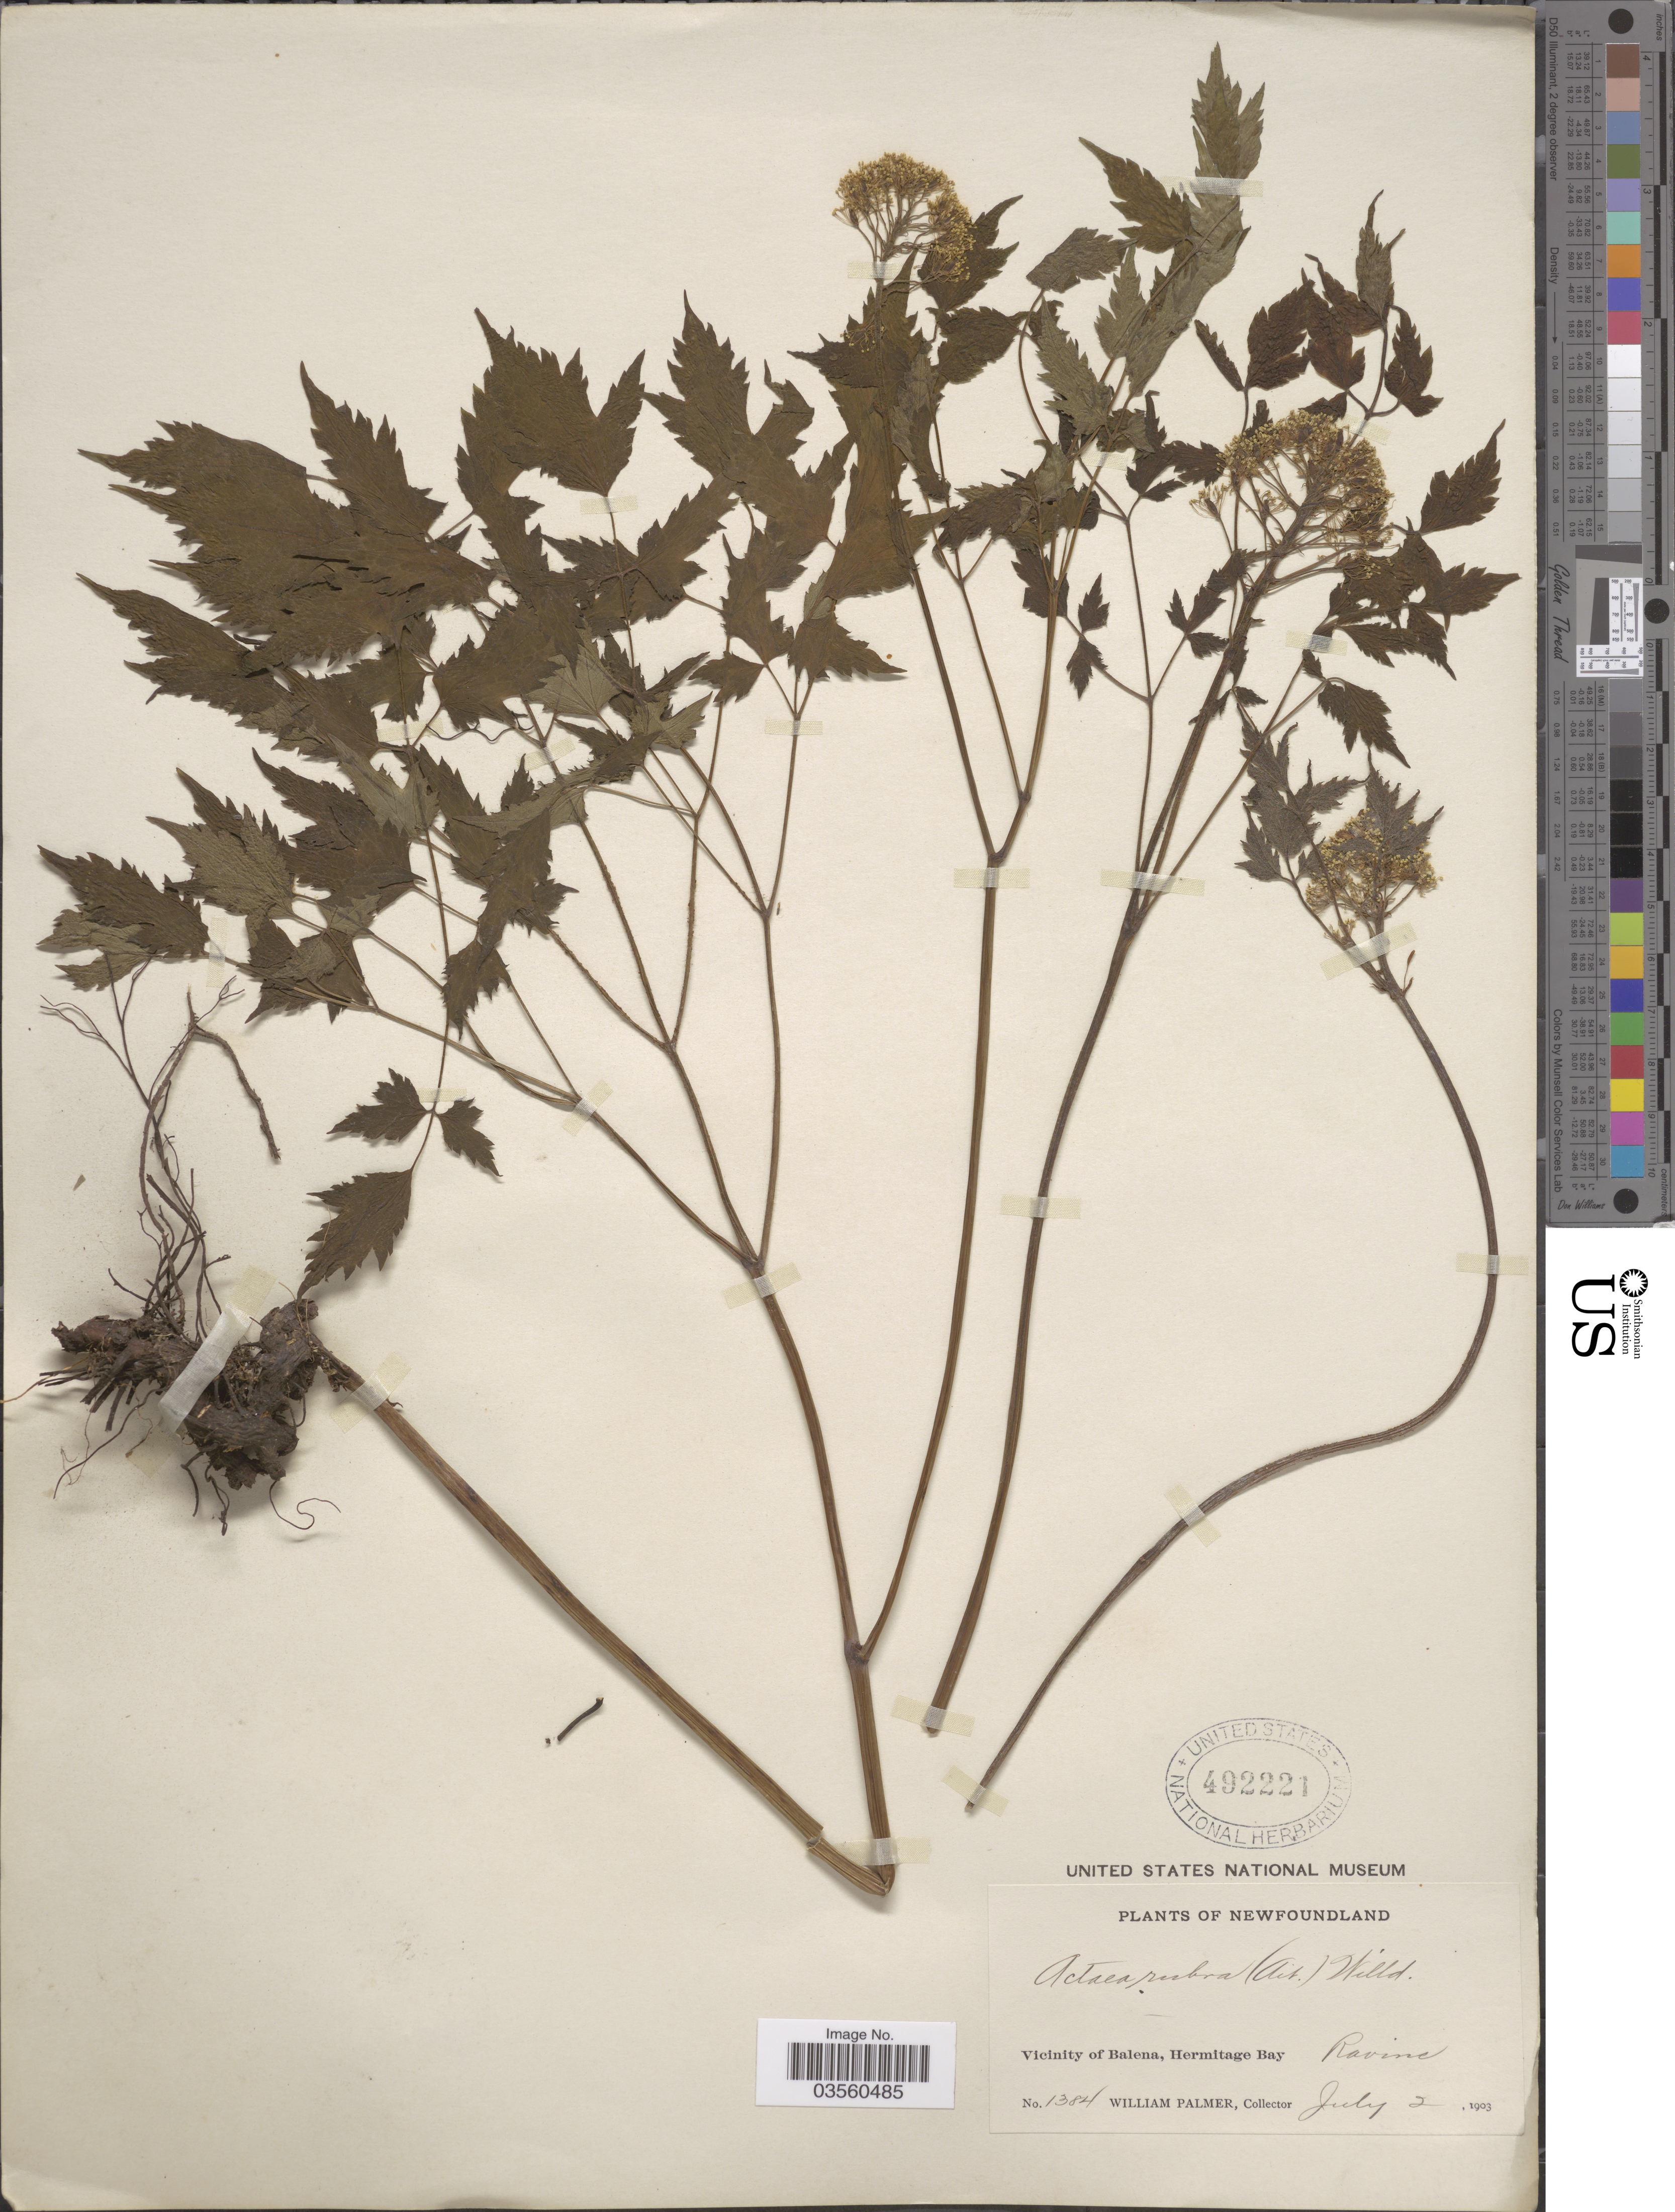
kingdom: Plantae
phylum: Tracheophyta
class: Magnoliopsida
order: Ranunculales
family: Ranunculaceae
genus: Actaea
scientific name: Actaea rubra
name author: (Aiton) Willd.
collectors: W. Palmer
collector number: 1384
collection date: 1903-07-02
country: Canada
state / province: Newfoundland and Labrador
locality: Vicinity of Balena, Hermitage Bay. Ravine.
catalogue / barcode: US 492221